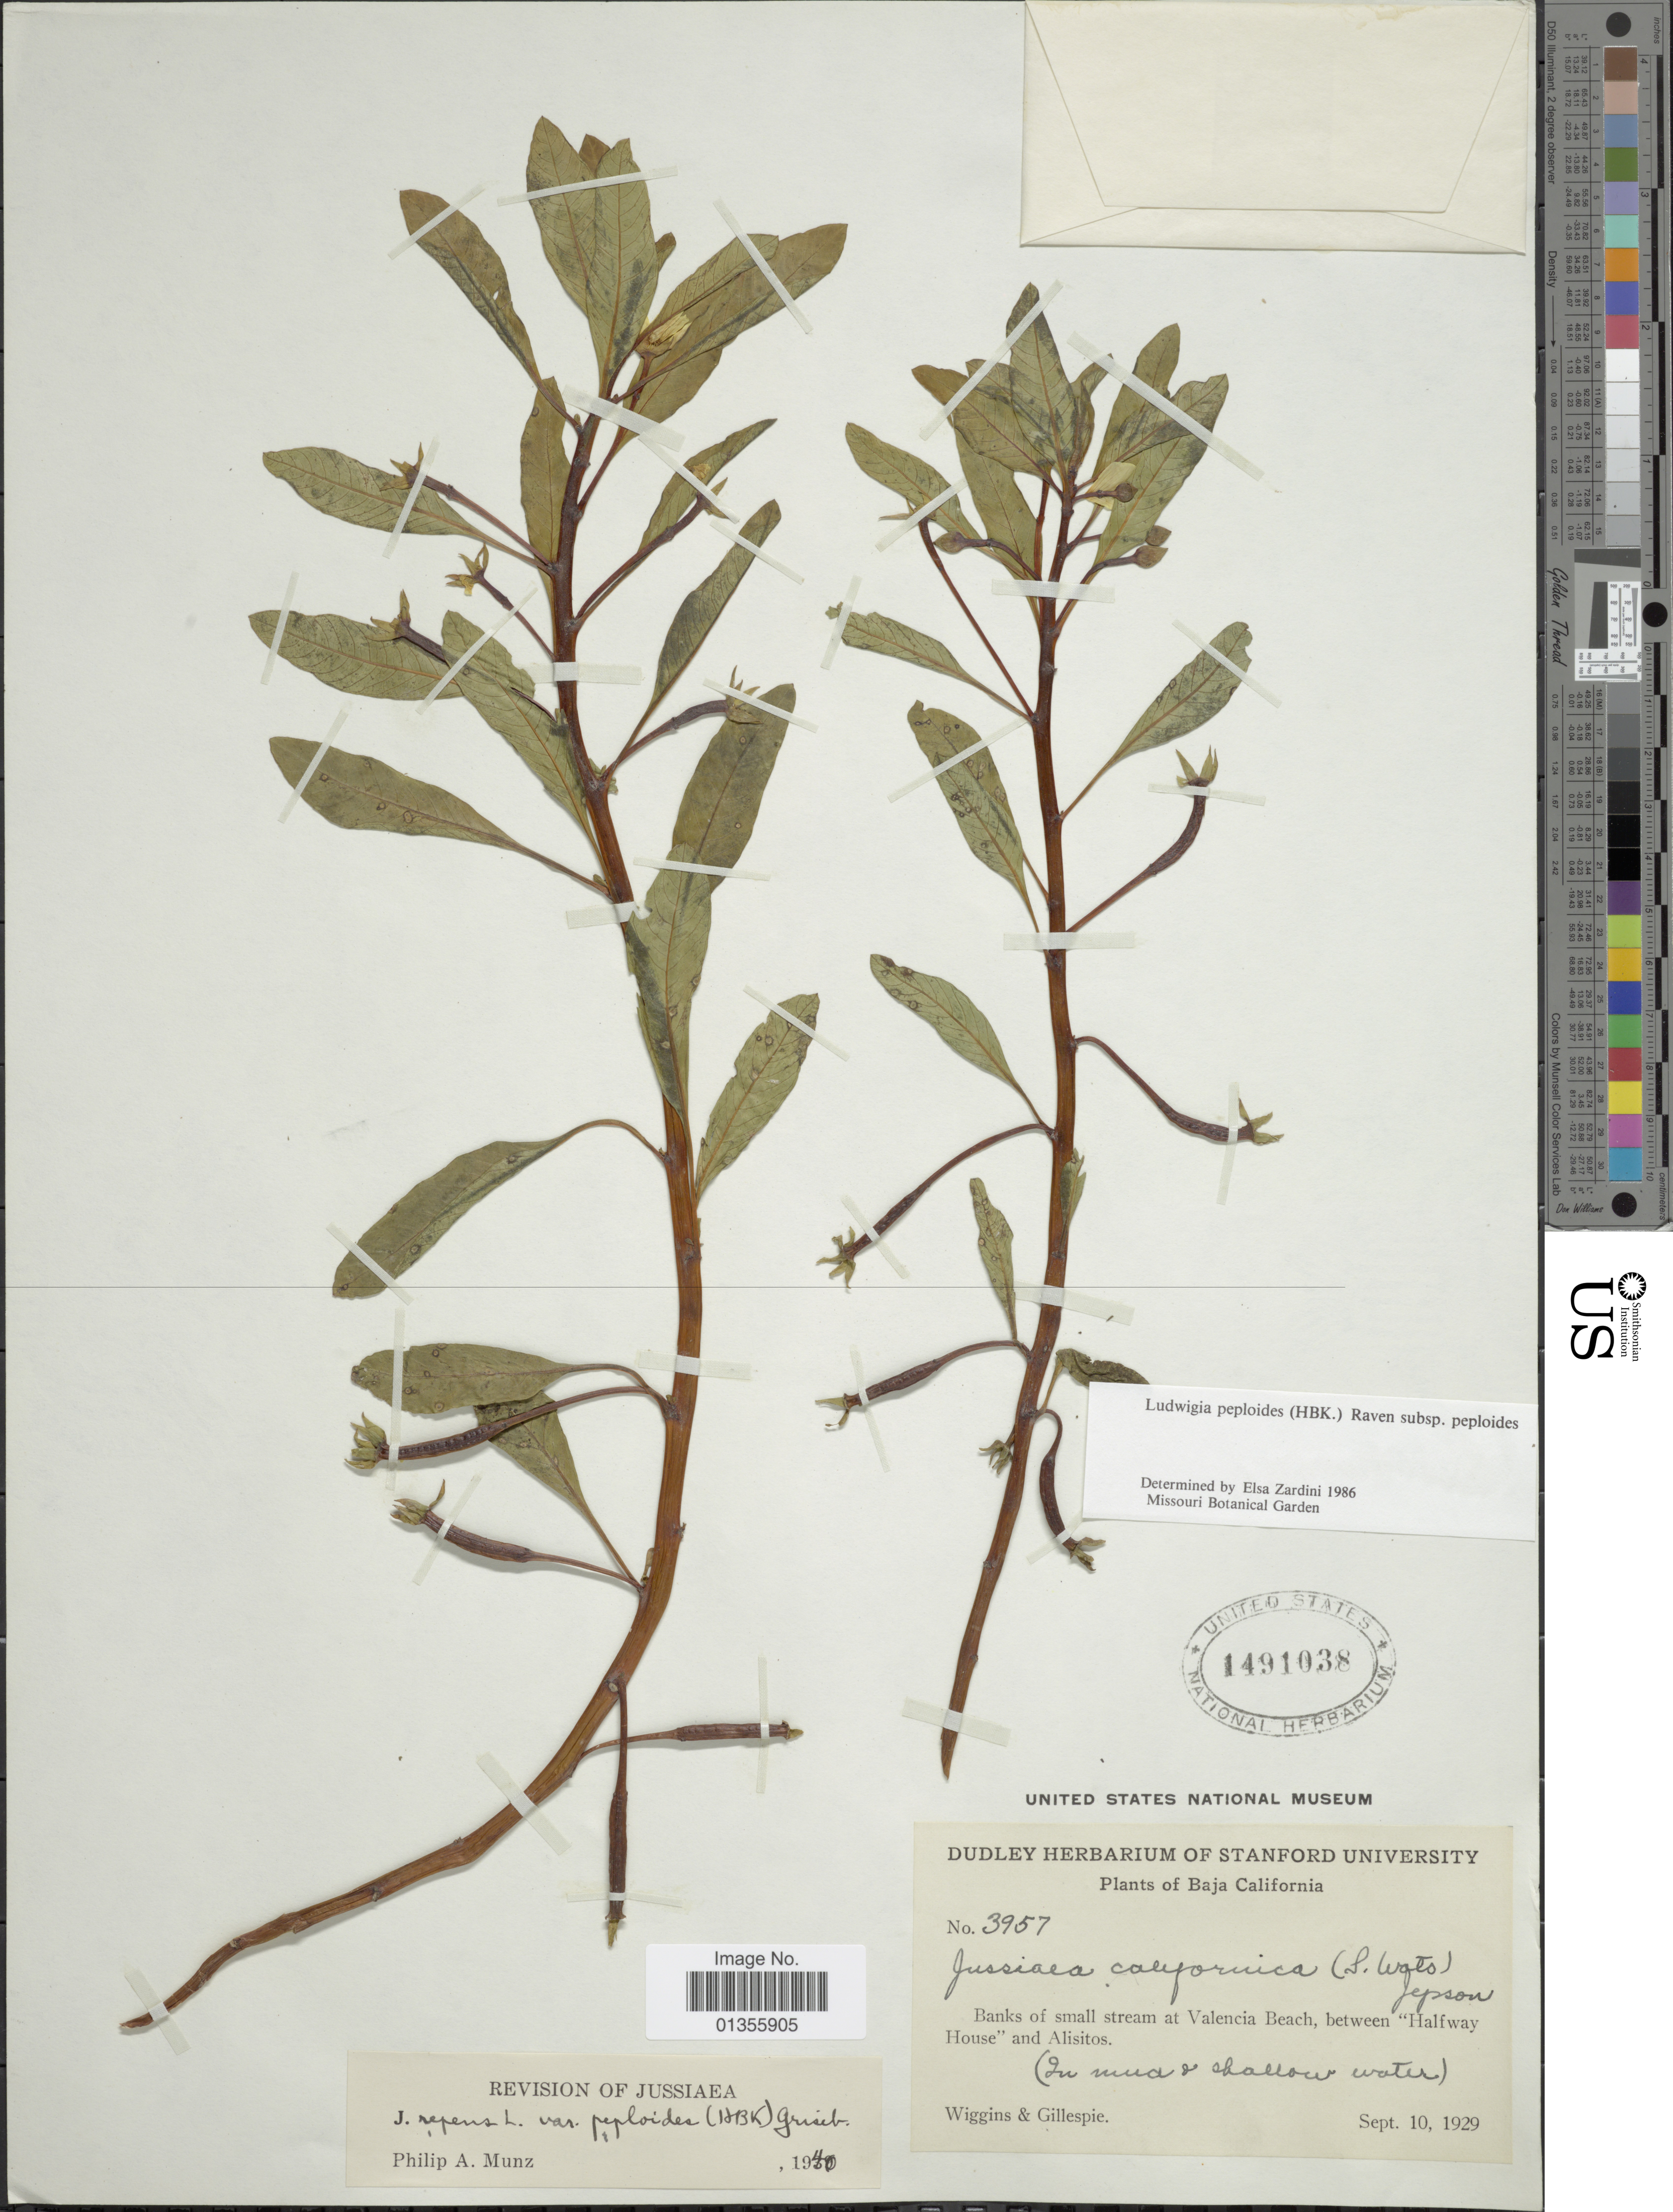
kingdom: Plantae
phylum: Tracheophyta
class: Magnoliopsida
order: Myrtales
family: Onagraceae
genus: Ludwigia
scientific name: Ludwigia peploides subsp. peploides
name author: (Kunth) P.H. Raven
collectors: -- Wiggins & -- Gillespie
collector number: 3957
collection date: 1929-09-10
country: Mexico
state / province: Baja California Norte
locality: Banks of small stream at Valencia Beach, between "Halfway House" and Alisitos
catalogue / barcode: US 1491038